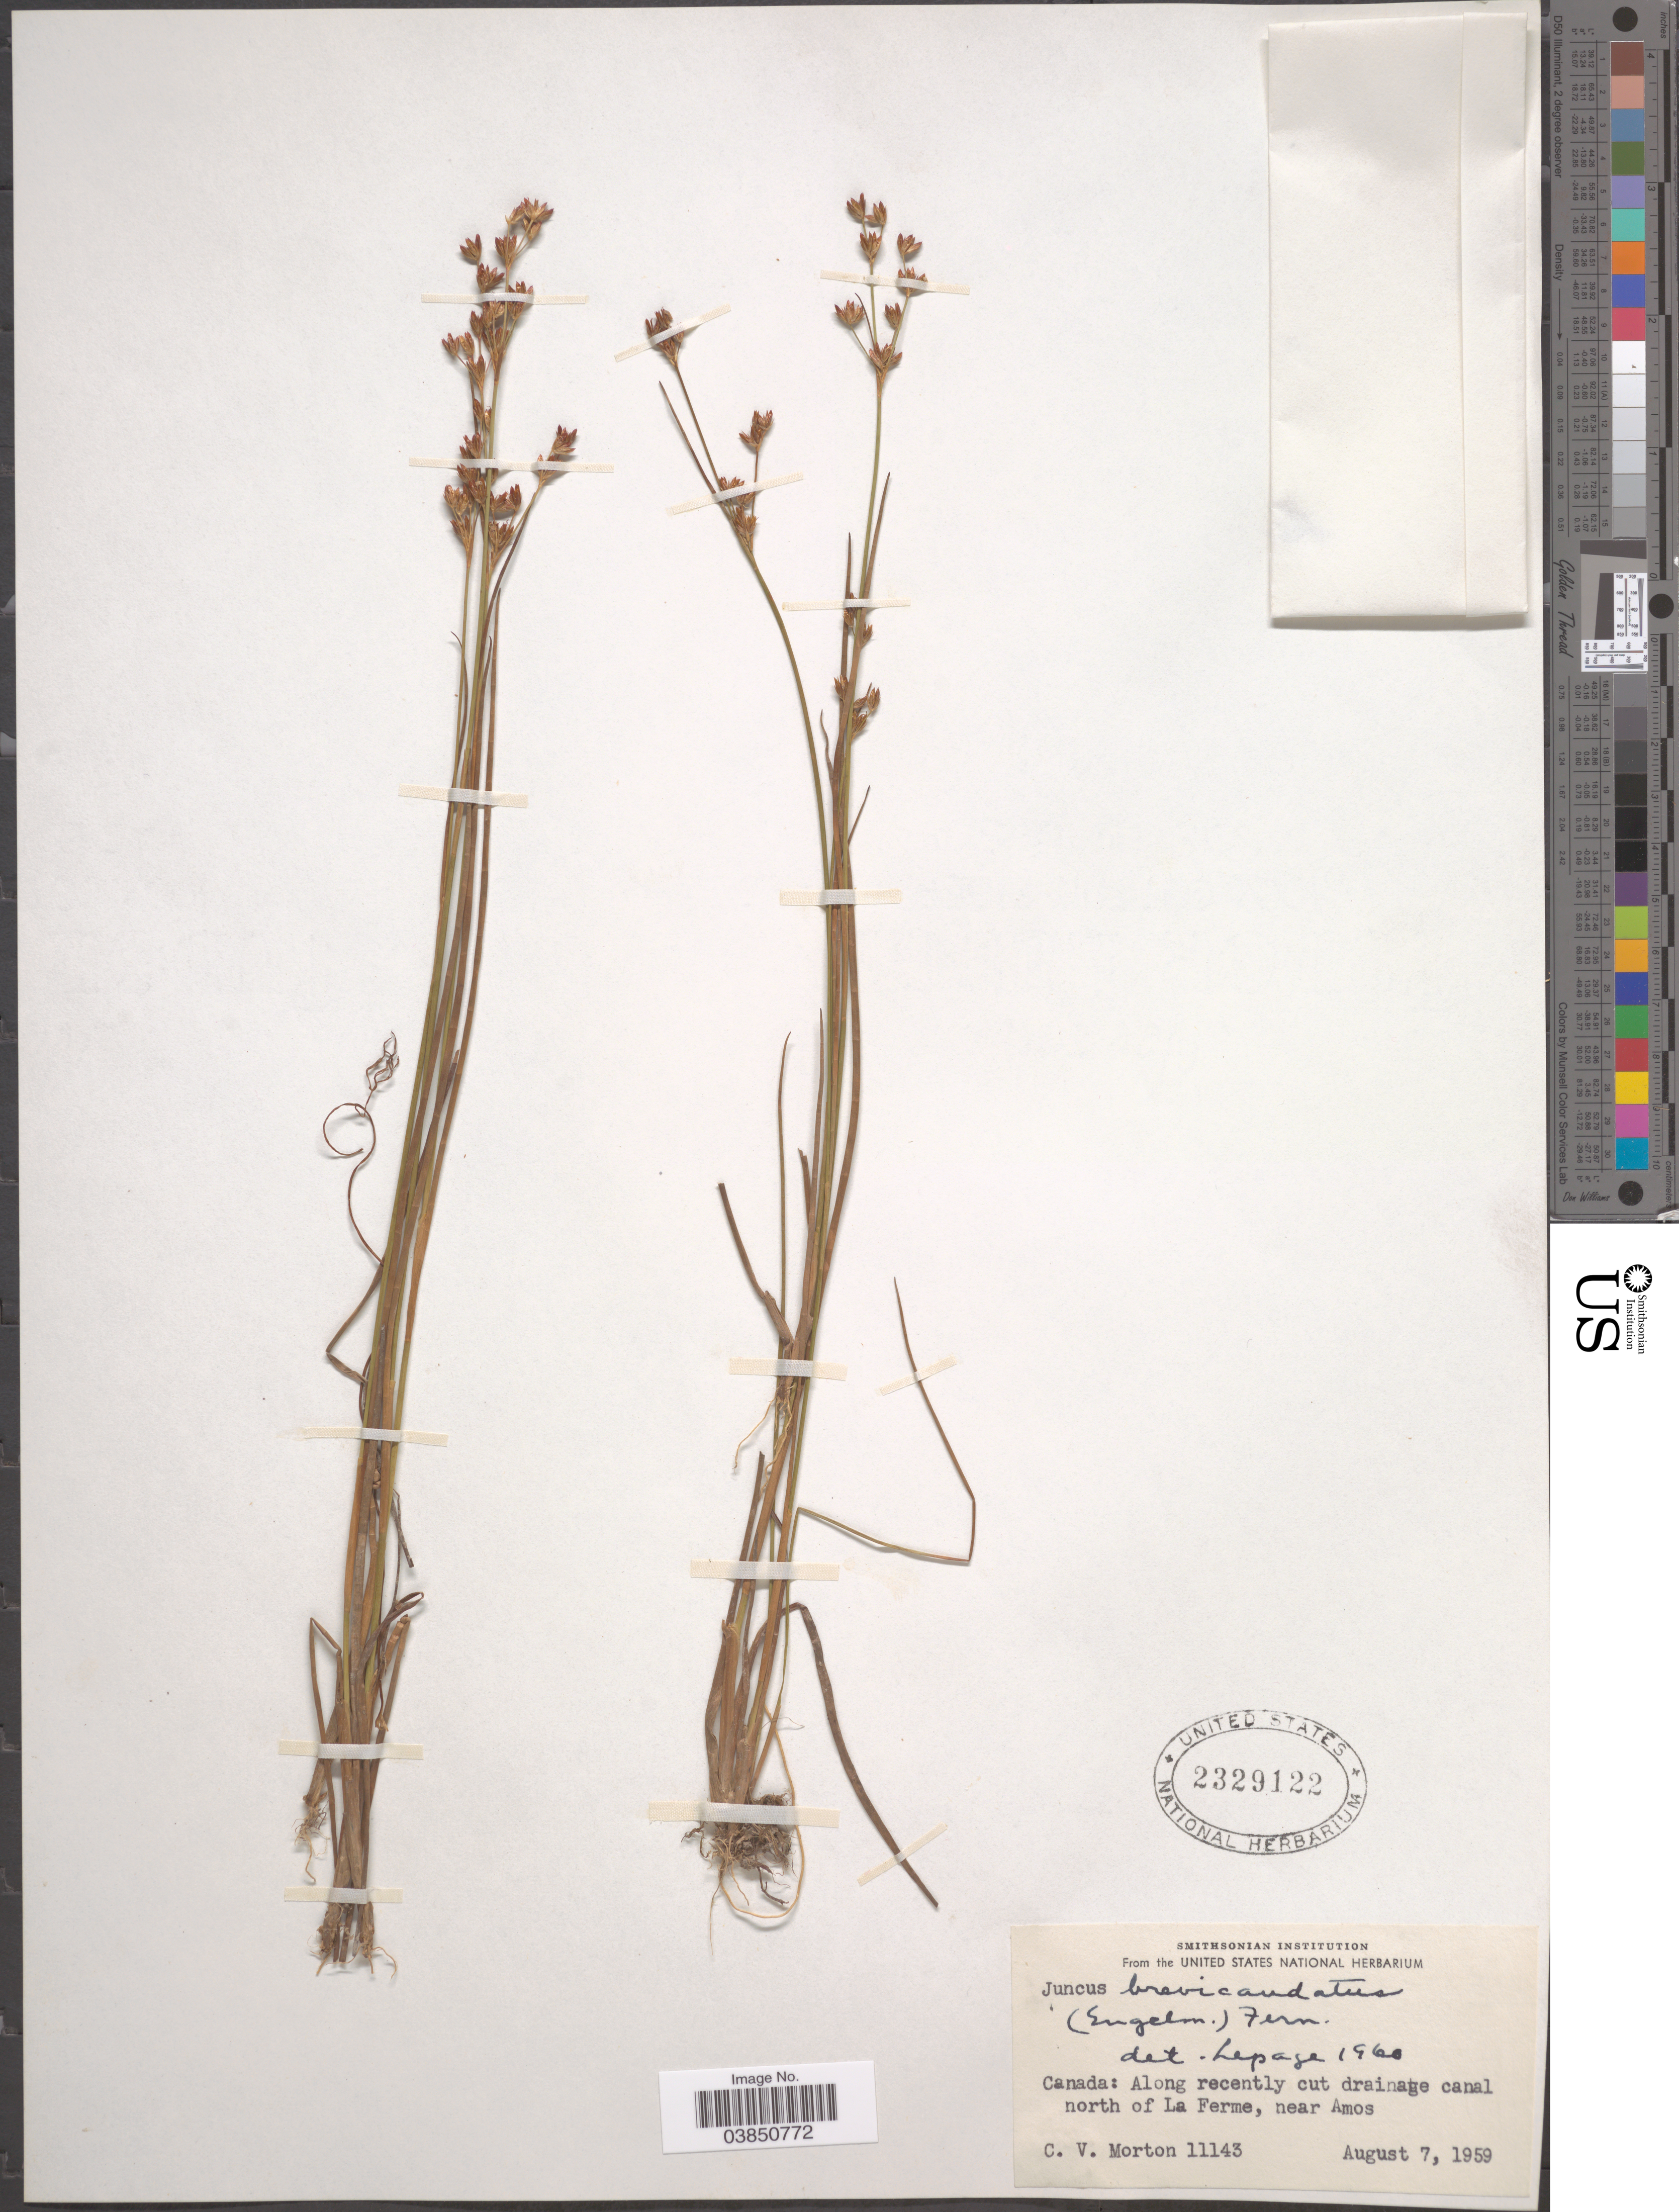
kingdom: Plantae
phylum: Tracheophyta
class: Liliopsida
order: Poales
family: Juncaceae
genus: Juncus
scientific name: Juncus brevicaudatus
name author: (Engelm.) Fernald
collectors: C. V. Morton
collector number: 11143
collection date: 1959-08-07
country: Canada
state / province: Quebec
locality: Along recently cut drainage canal north of La Ferme, near Amos.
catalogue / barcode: US 2329122